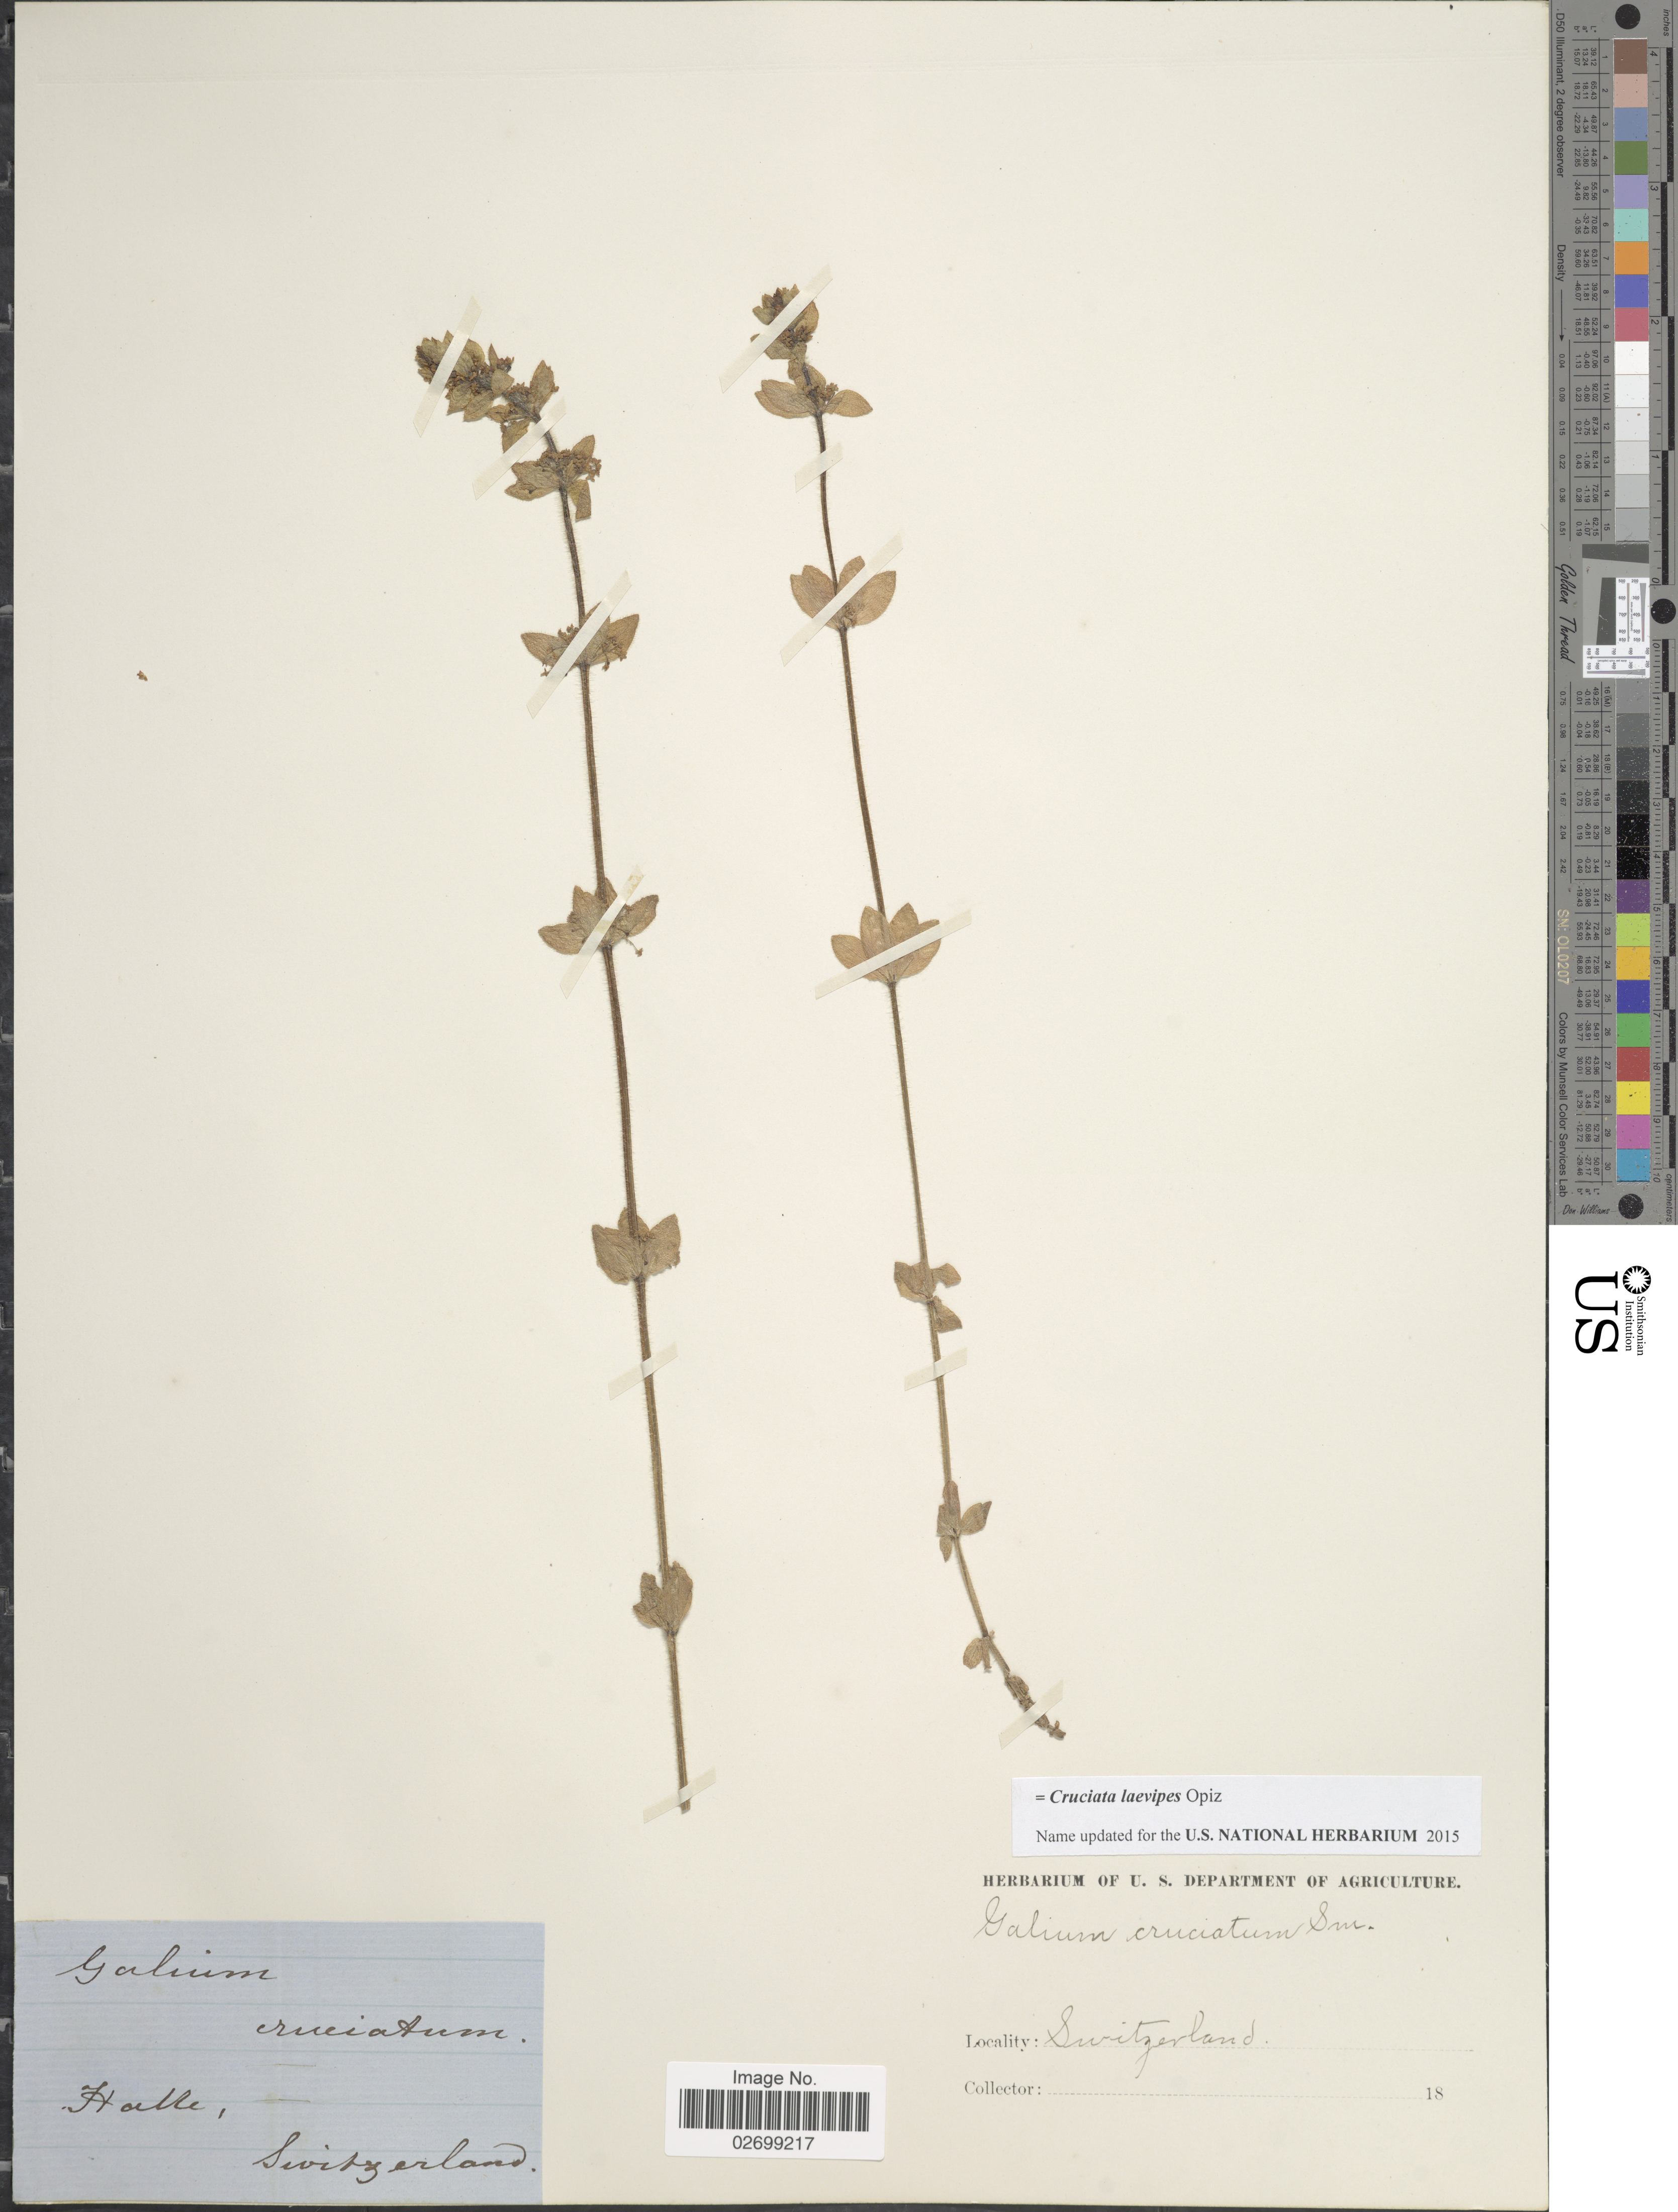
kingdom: Plantae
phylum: Tracheophyta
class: Magnoliopsida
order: Gentianales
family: Rubiaceae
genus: Cruciata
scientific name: Cruciata laevipes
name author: Opiz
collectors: -. Halle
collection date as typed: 18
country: Switzerland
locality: Halle [unsure placement]